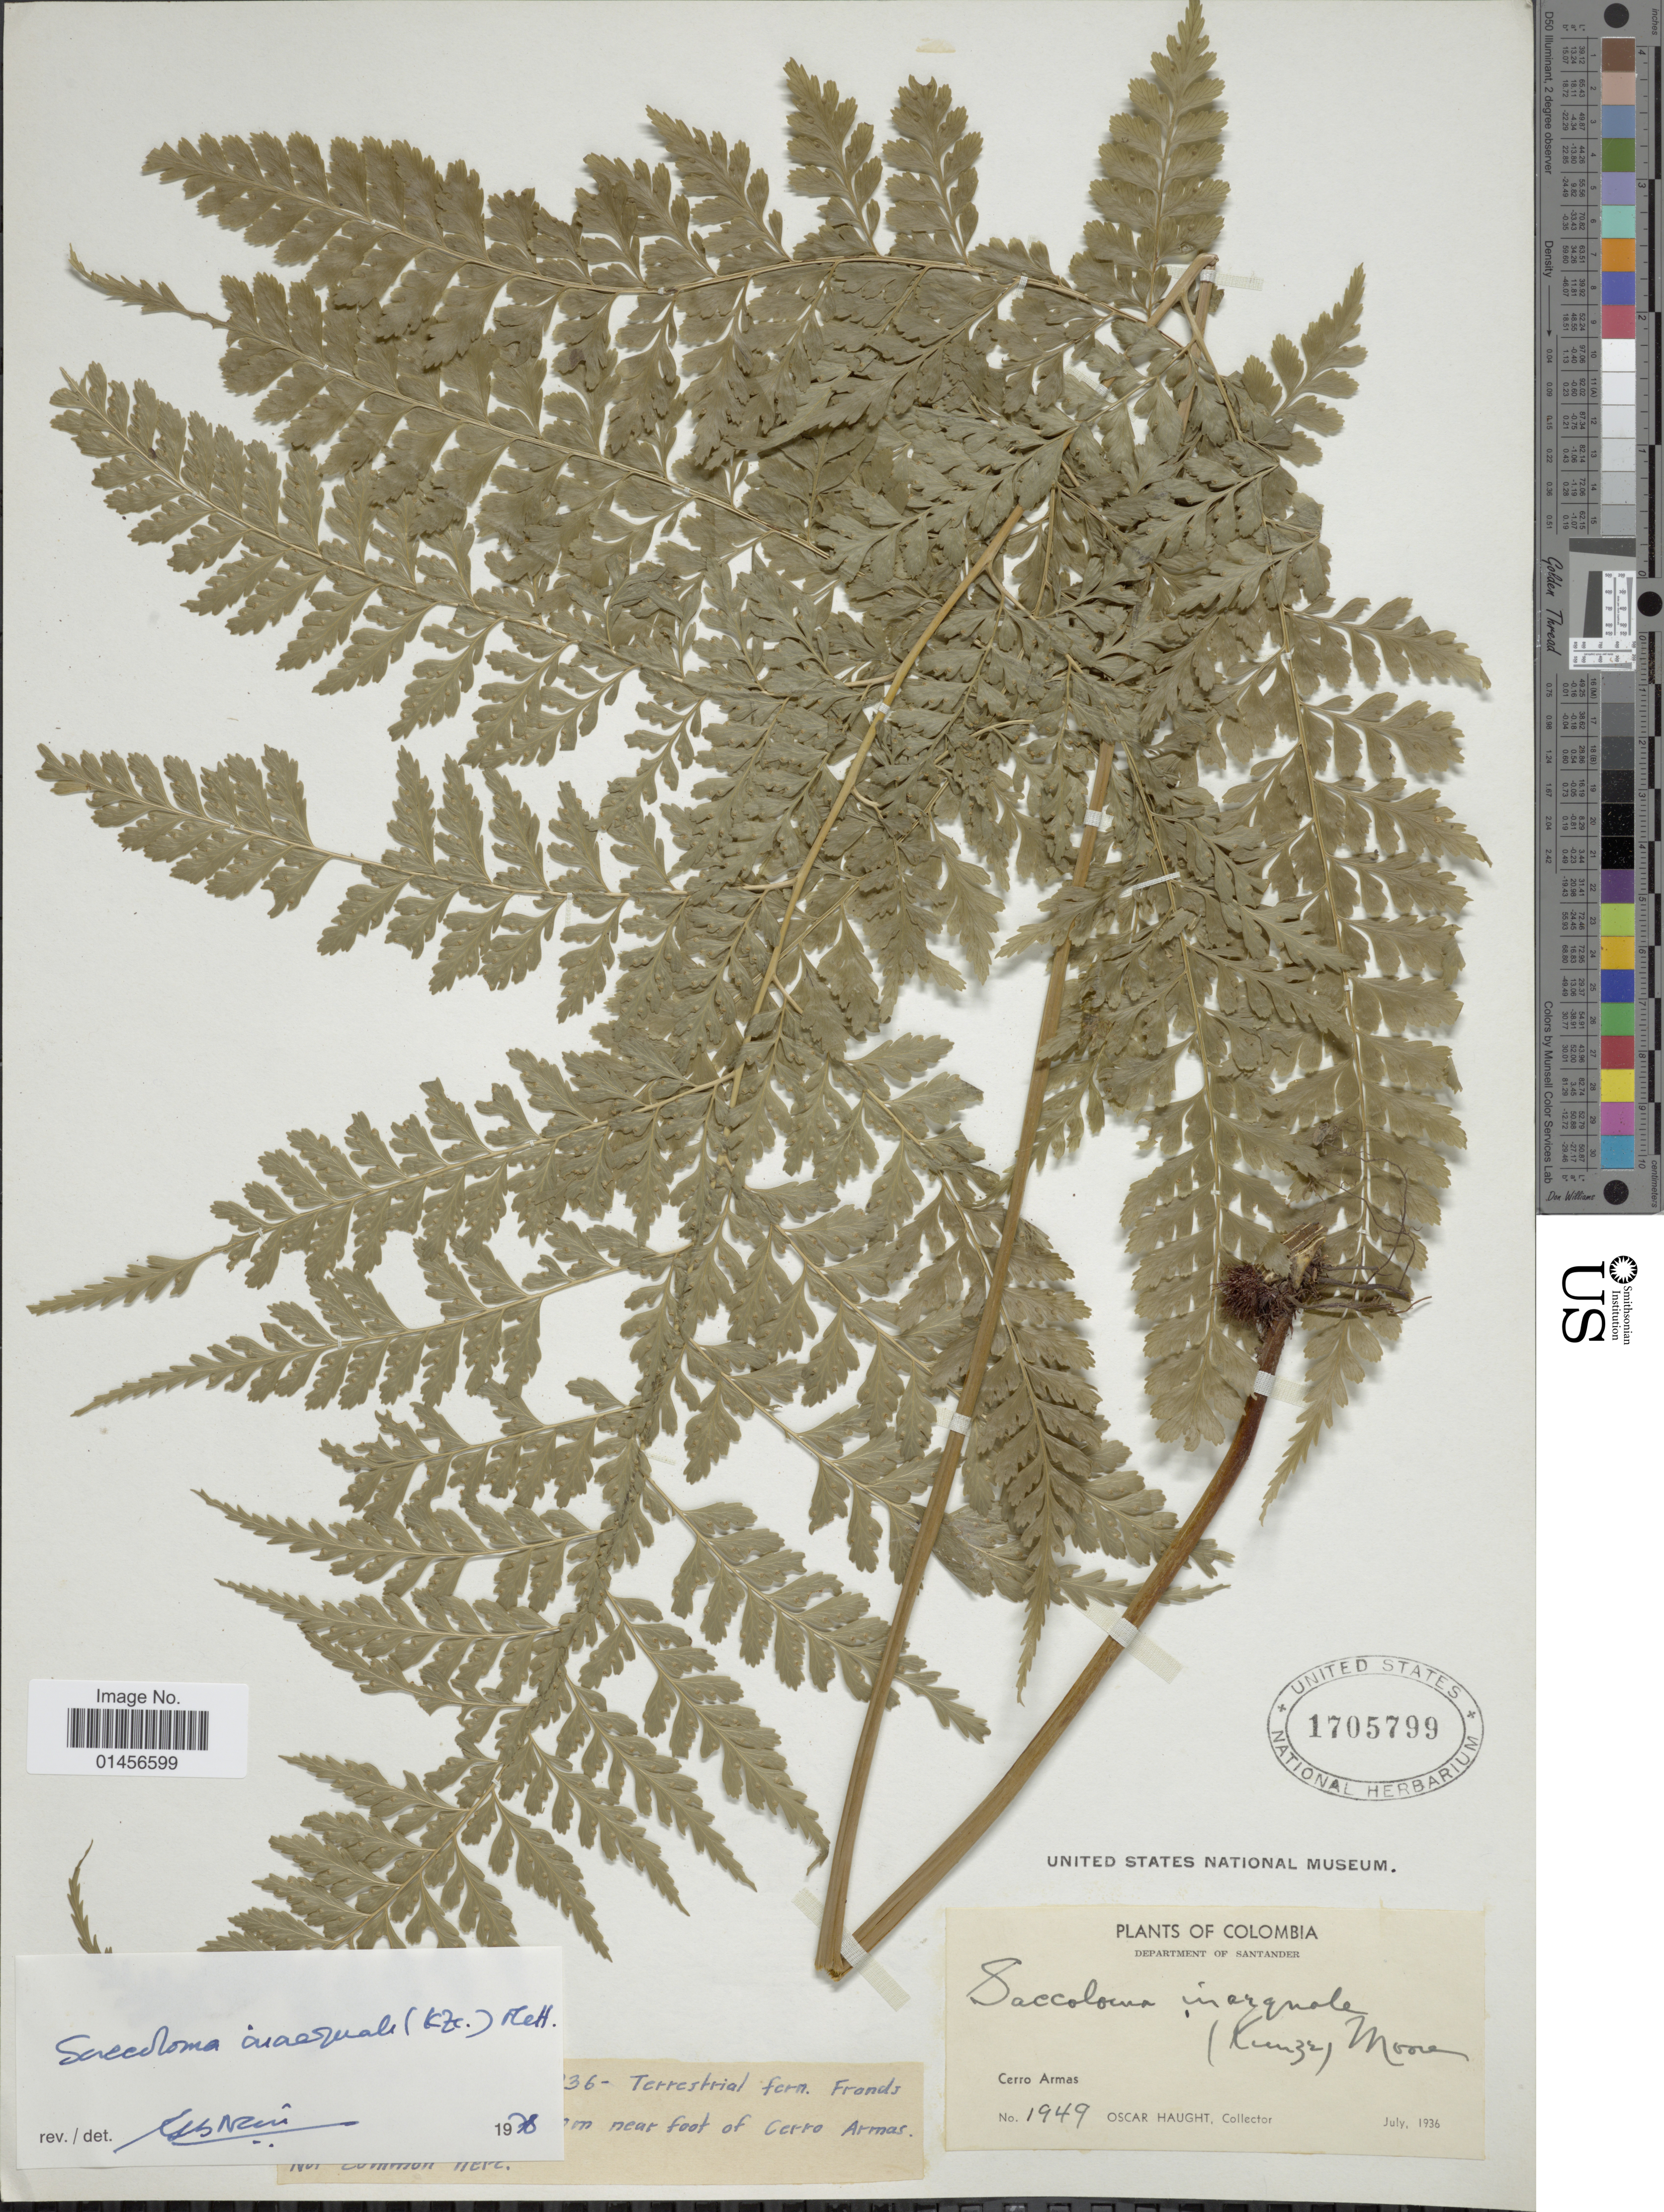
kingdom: Plantae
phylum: Tracheophyta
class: Polypodiopsida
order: Polypodiales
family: Saccolomataceae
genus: Saccoloma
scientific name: Saccoloma inaequale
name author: (Kunze) Mett.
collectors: O. L. Haught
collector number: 1949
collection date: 1939-07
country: Colombia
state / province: Santander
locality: Cerro Armas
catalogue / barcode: US 1705799